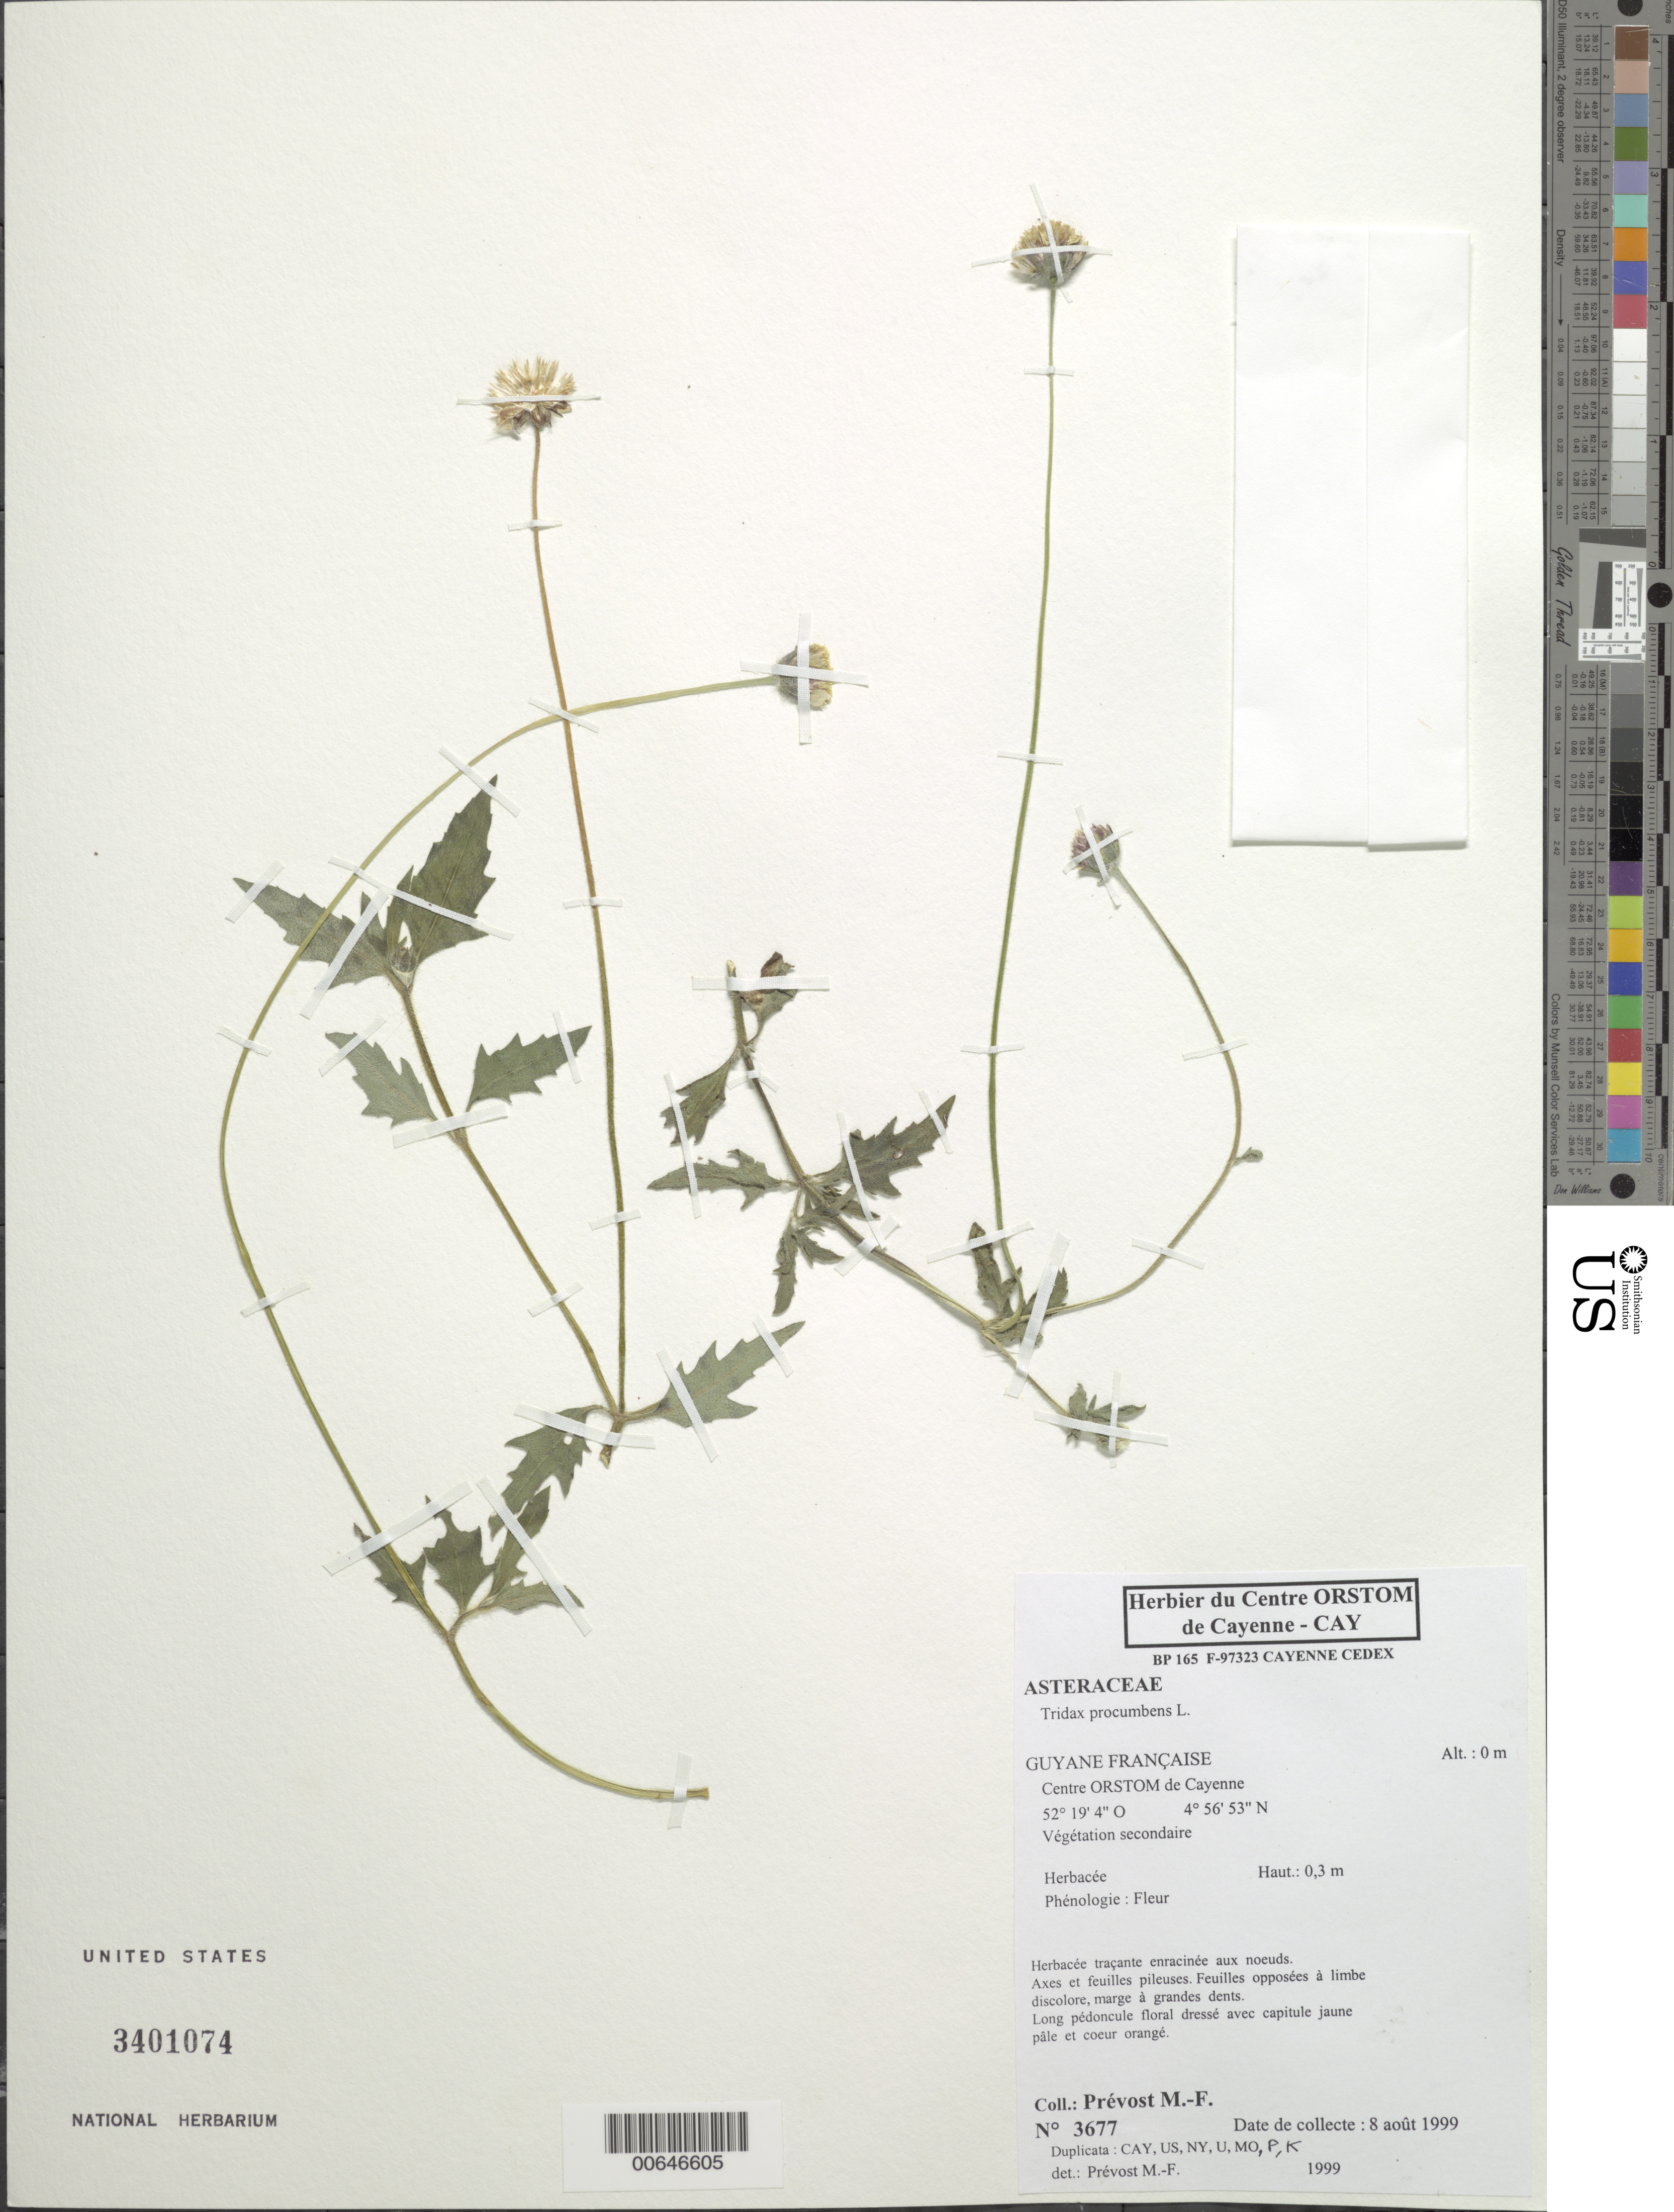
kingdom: Plantae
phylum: Tracheophyta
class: Magnoliopsida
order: Asterales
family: Asteraceae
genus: Tridax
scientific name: Tridax procumbens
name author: L.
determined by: Prévost, M.-F.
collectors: M.-F. Prévost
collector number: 3677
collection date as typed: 8-Aug-99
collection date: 1999-08-08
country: French Guiana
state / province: Cayenne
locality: Centre ORSTOM de Cayenne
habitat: Secondary vegetation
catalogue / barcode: US 3401074